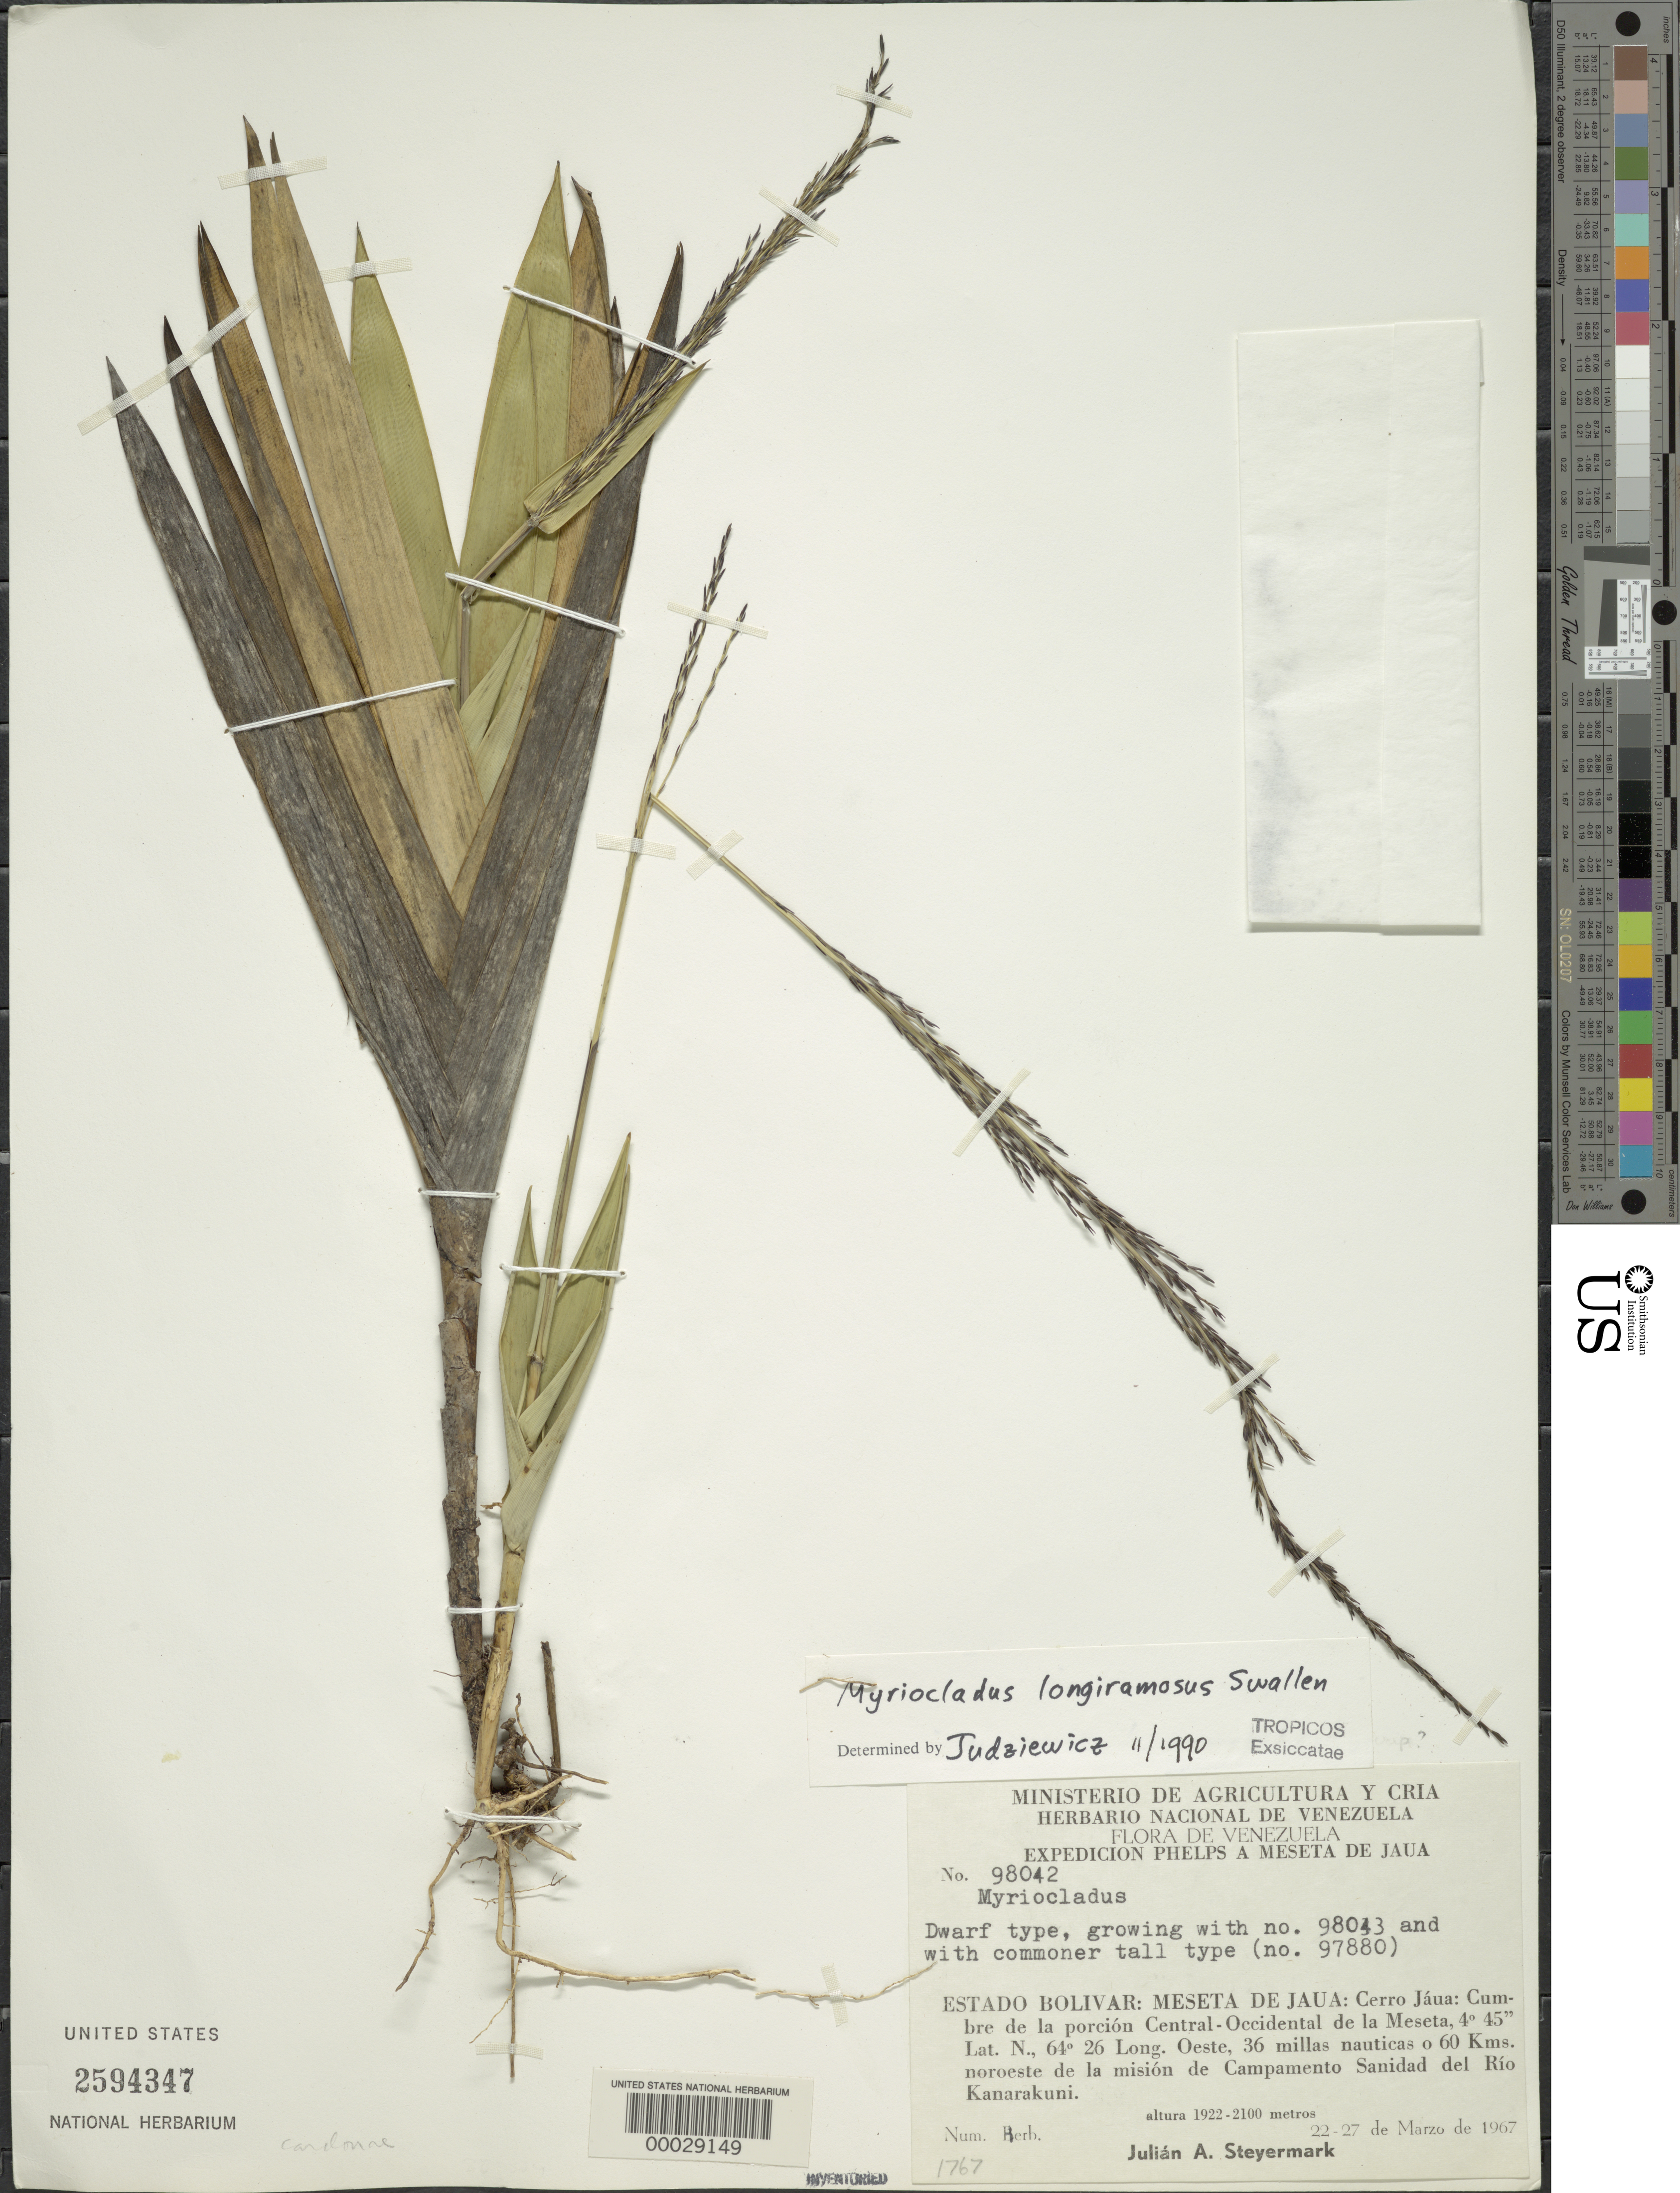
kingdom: Plantae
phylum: Tracheophyta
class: Liliopsida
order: Poales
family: Poaceae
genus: Myriocladus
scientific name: Myriocladus longiramosus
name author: Swallen in Maguire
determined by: Judziewicz, E. J.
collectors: J. Steyermark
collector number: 98042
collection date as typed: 22 Mar 1967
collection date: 1967-03-22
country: Venezuela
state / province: Bolivar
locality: Meseta de jaua: cerro jaua; 60 km ne de la mision de campamento sanidad del rio kanarakuni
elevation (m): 1922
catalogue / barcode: US 2594347